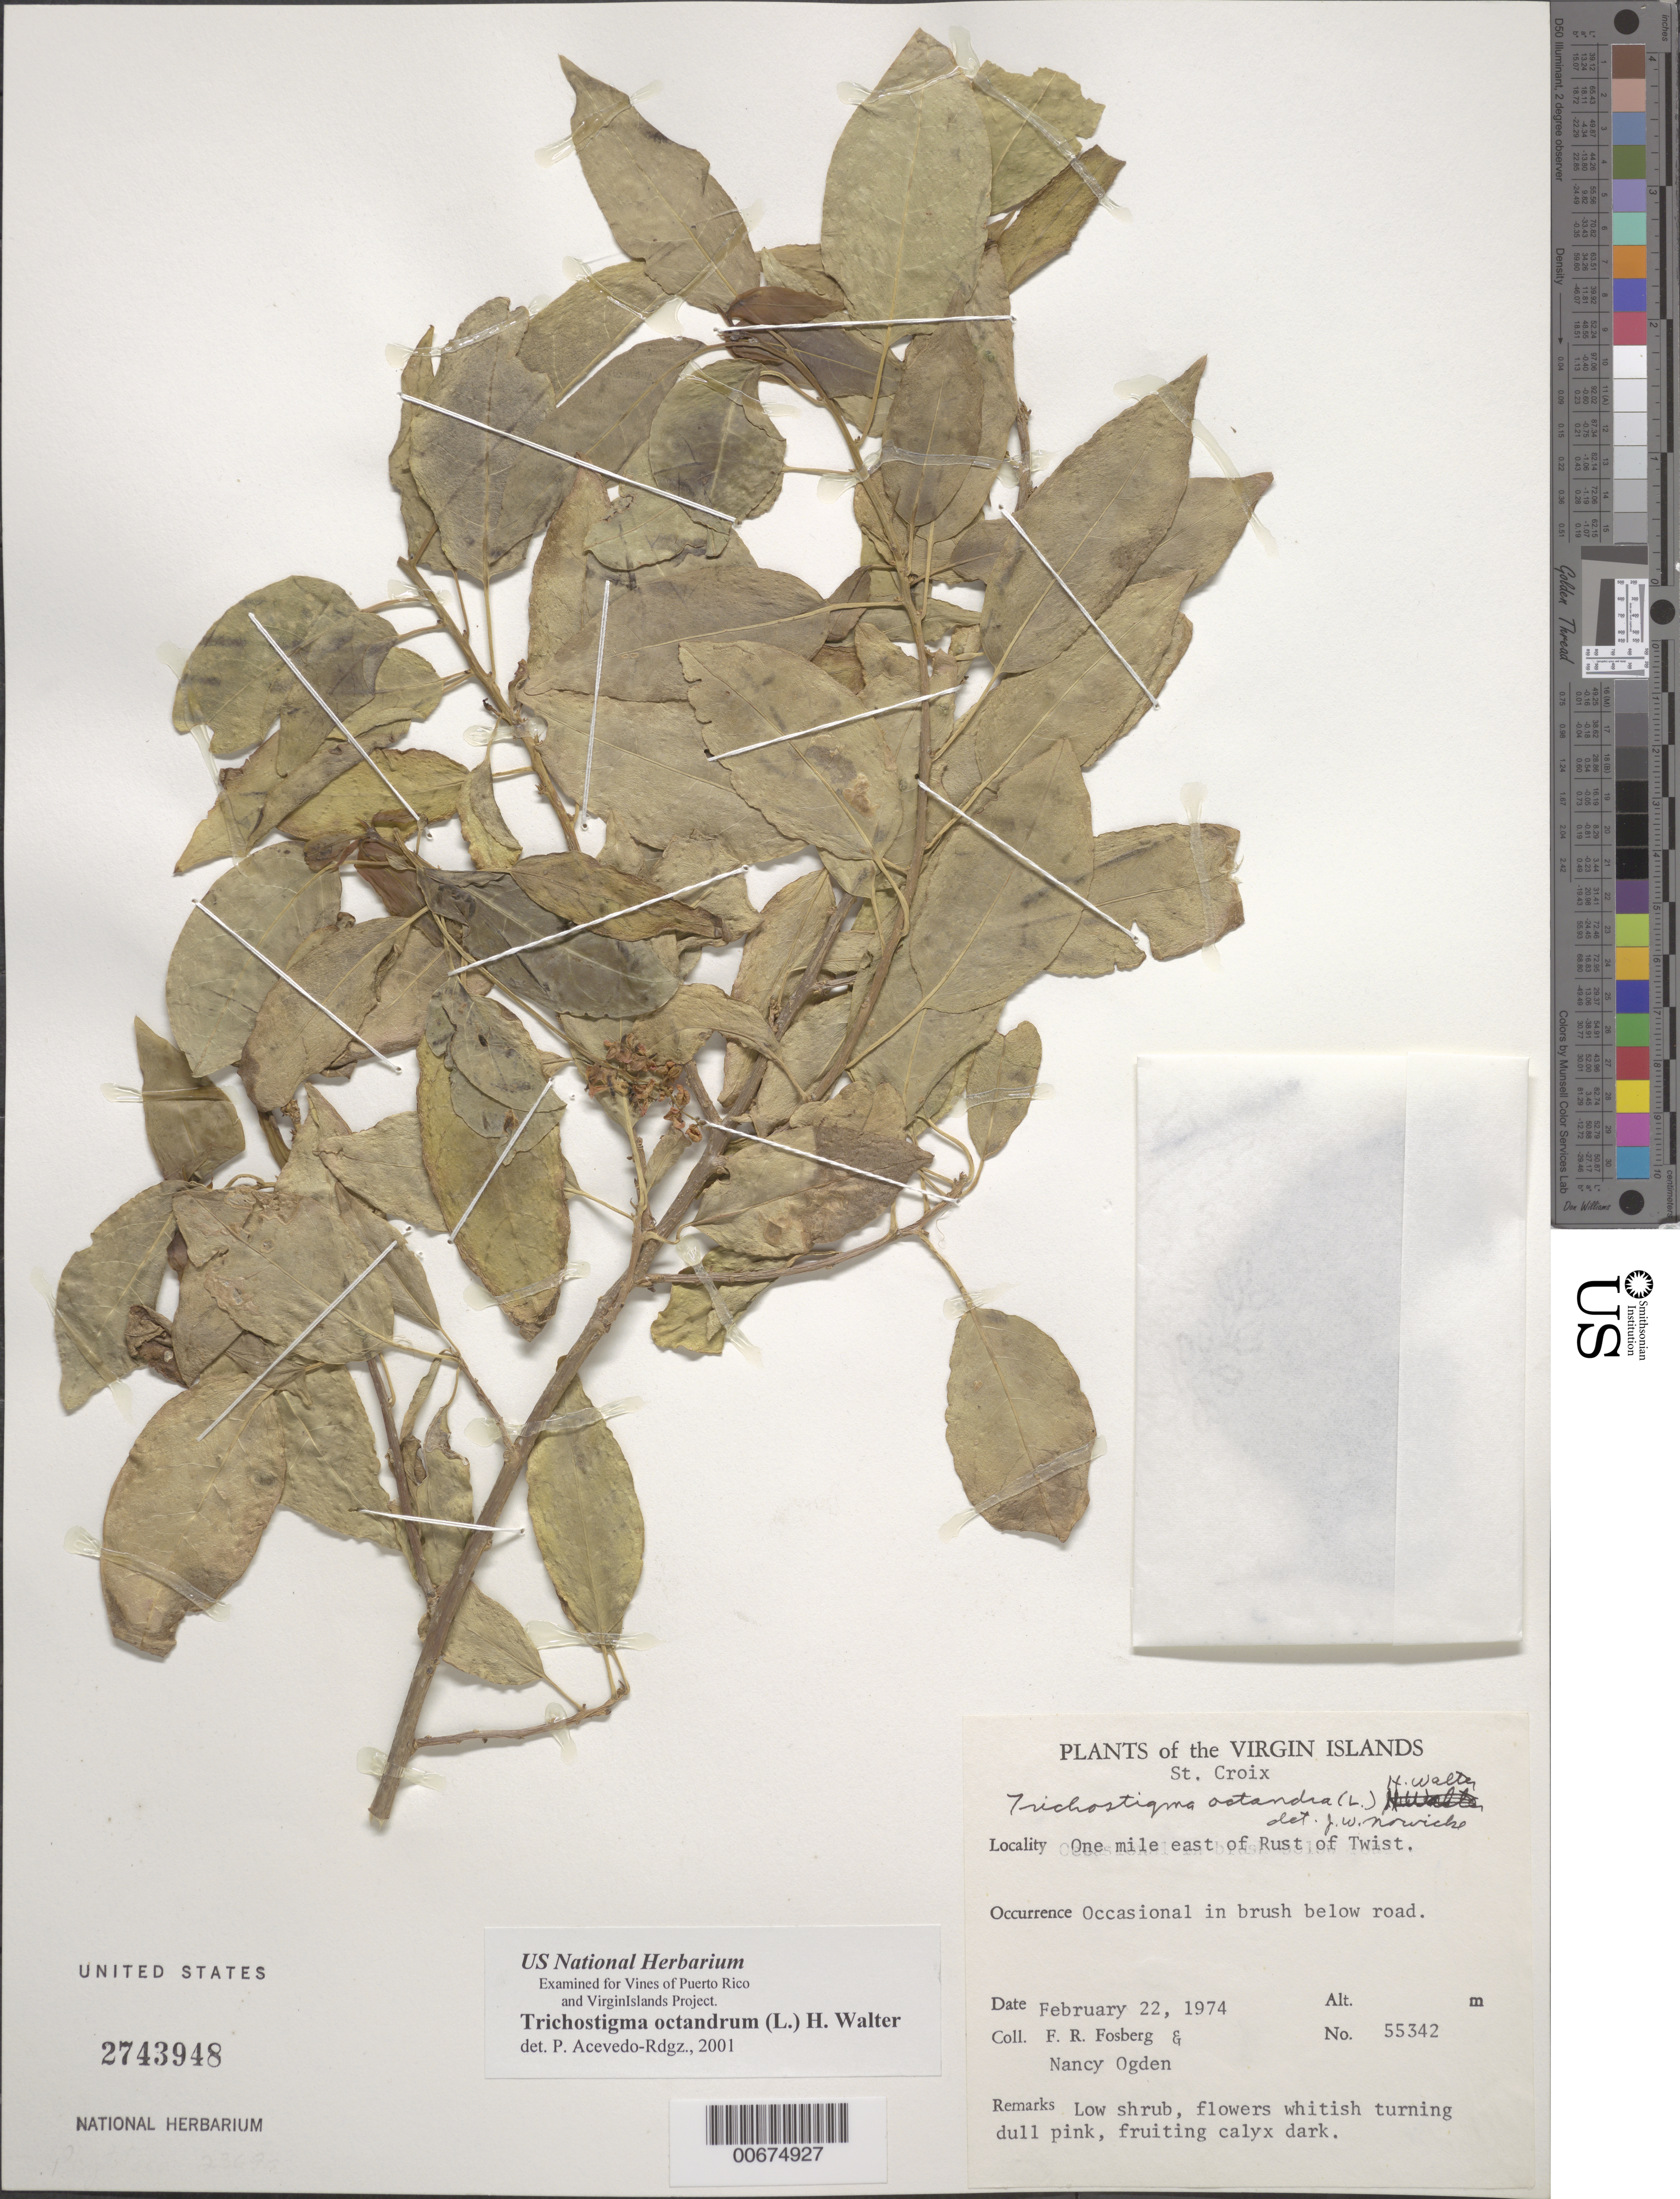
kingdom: Plantae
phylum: Tracheophyta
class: Magnoliopsida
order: Caryophyllales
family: Phytolaccaceae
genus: Trichostigma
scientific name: Trichostigma octandrum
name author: (L.) H. Walter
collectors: F. R. Fosberg & N. Ogden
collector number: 55342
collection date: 1974-02-22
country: U.S. Virgin Islands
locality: Virgin Islands. St. Croix. One mile east of Rust of Twist.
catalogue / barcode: US 2743948